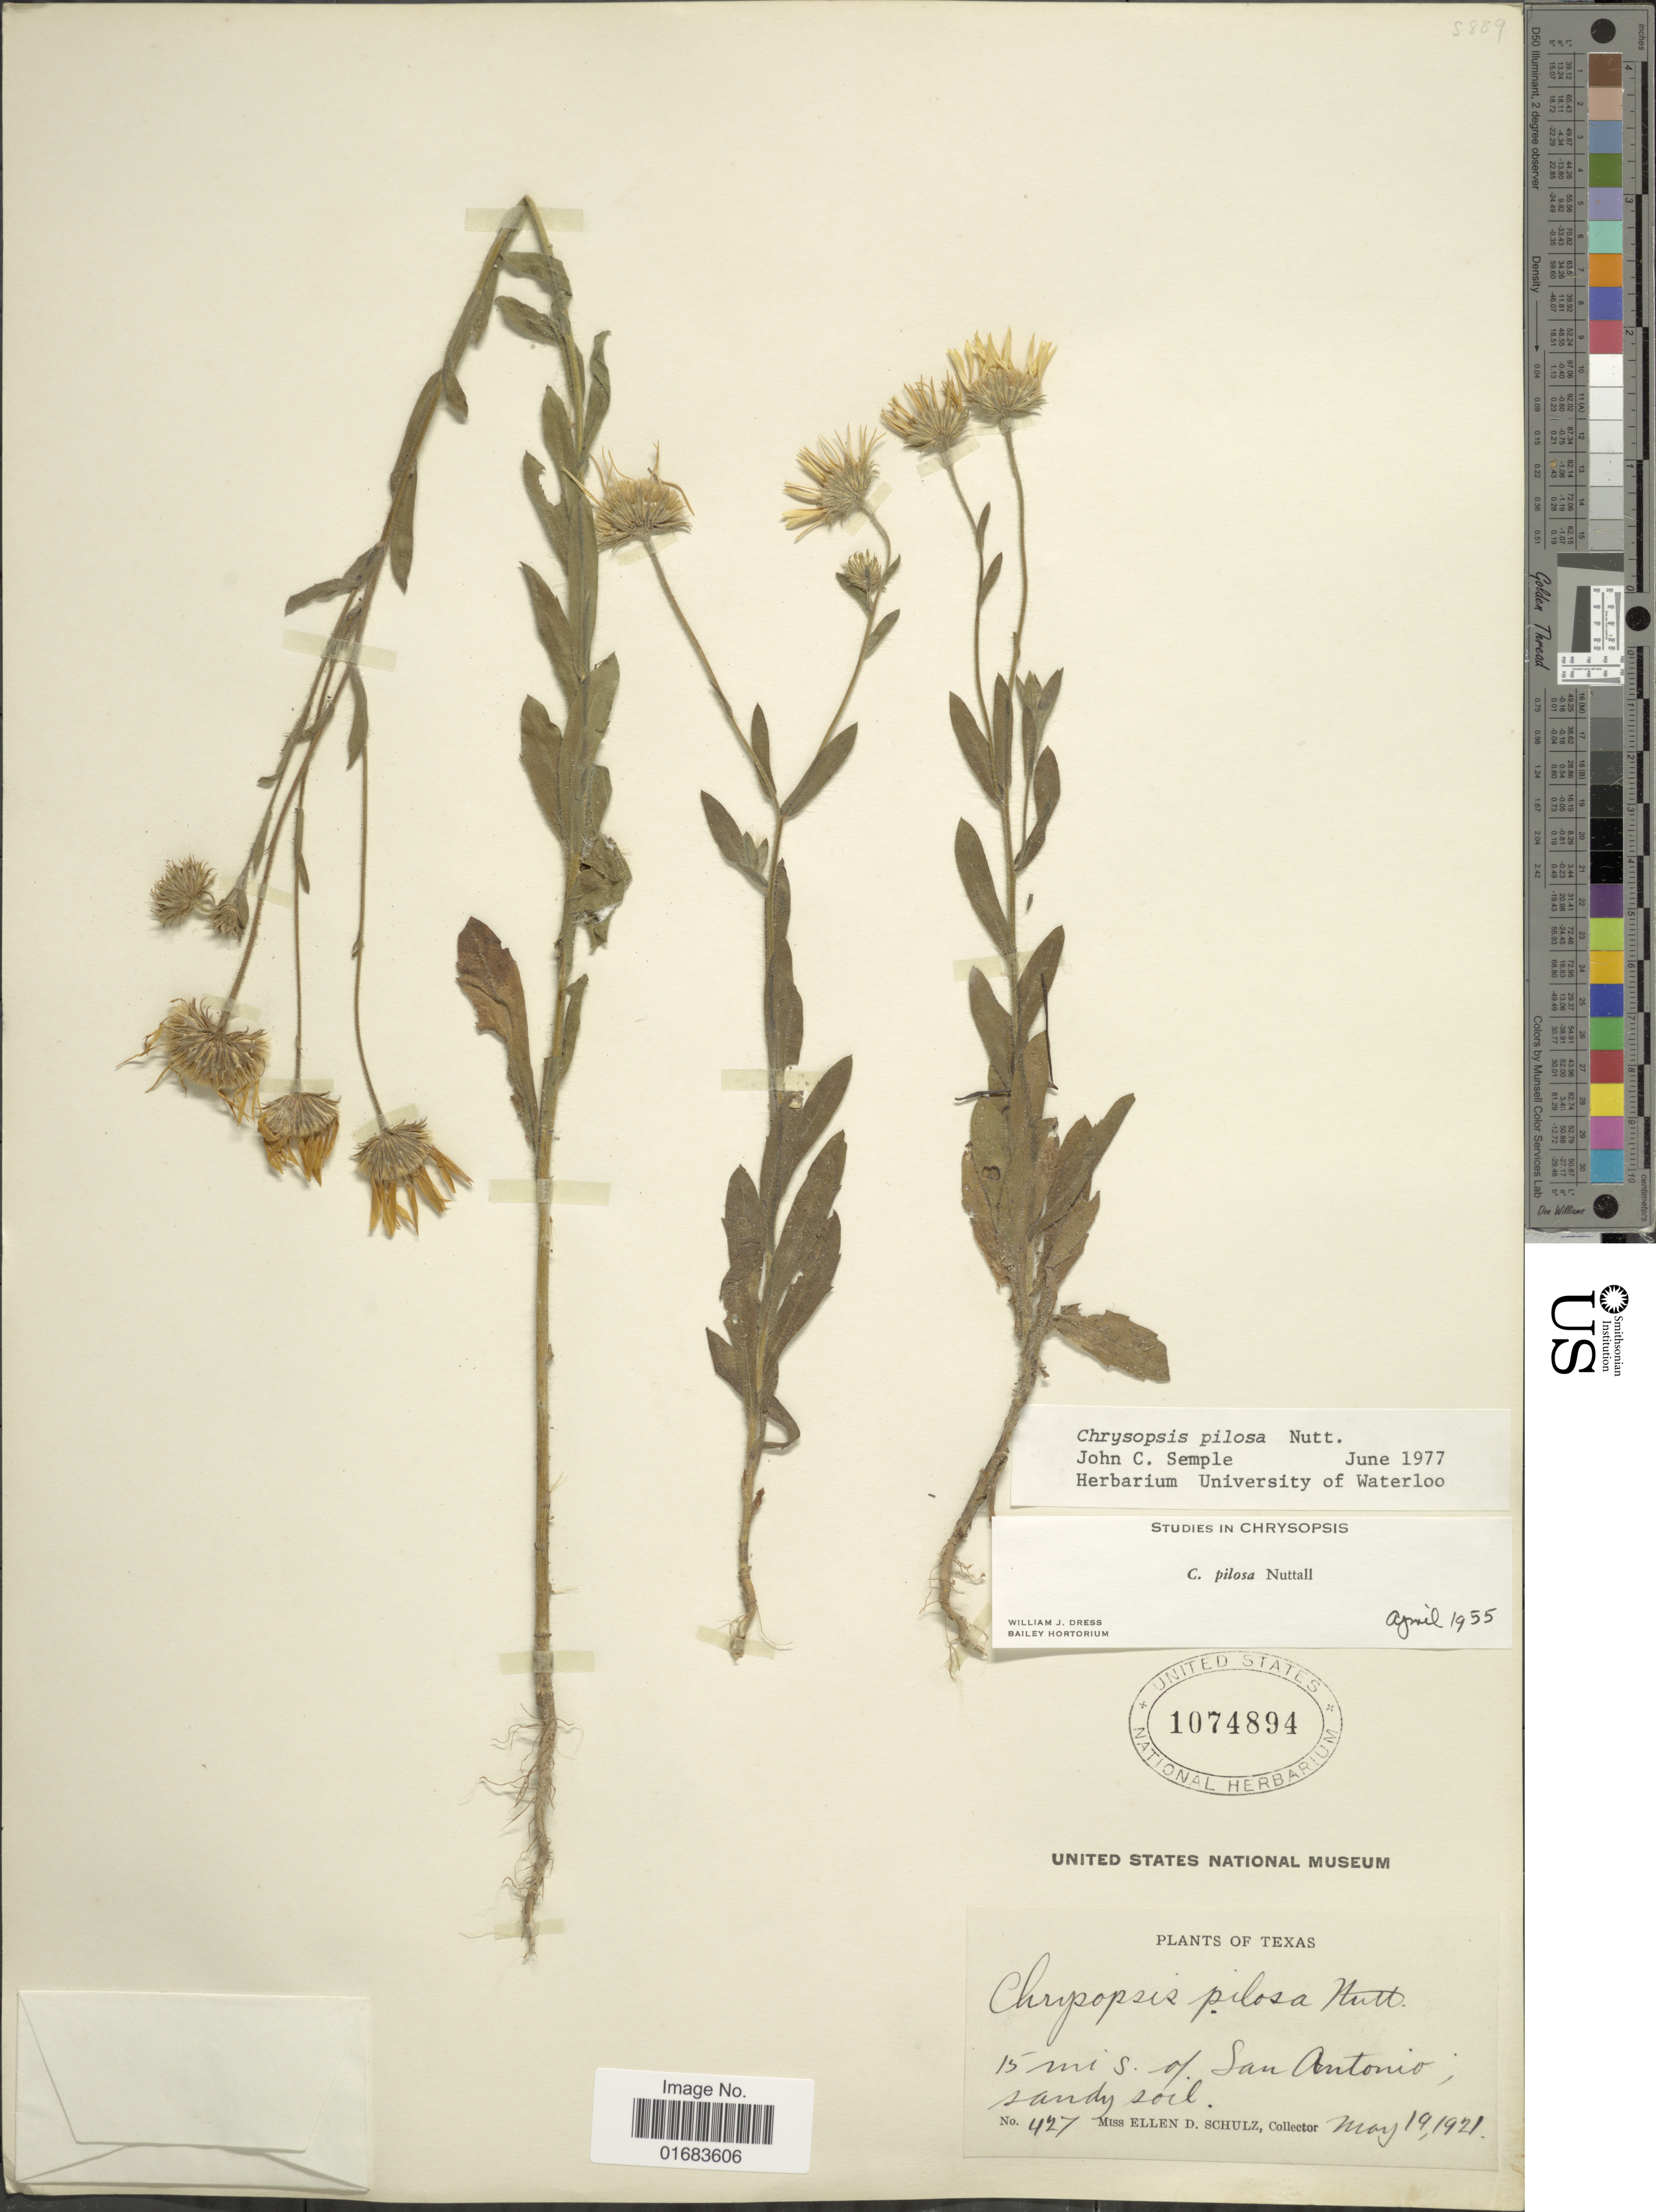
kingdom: Plantae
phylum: Tracheophyta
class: Magnoliopsida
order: Asterales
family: Asteraceae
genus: Chrysopsis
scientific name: Chrysopsis pilosa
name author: Nutt.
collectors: E. Shulz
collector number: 427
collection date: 1921-05-19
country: United States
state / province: Texas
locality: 15 mi S of San Antonio.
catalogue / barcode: US 1074894